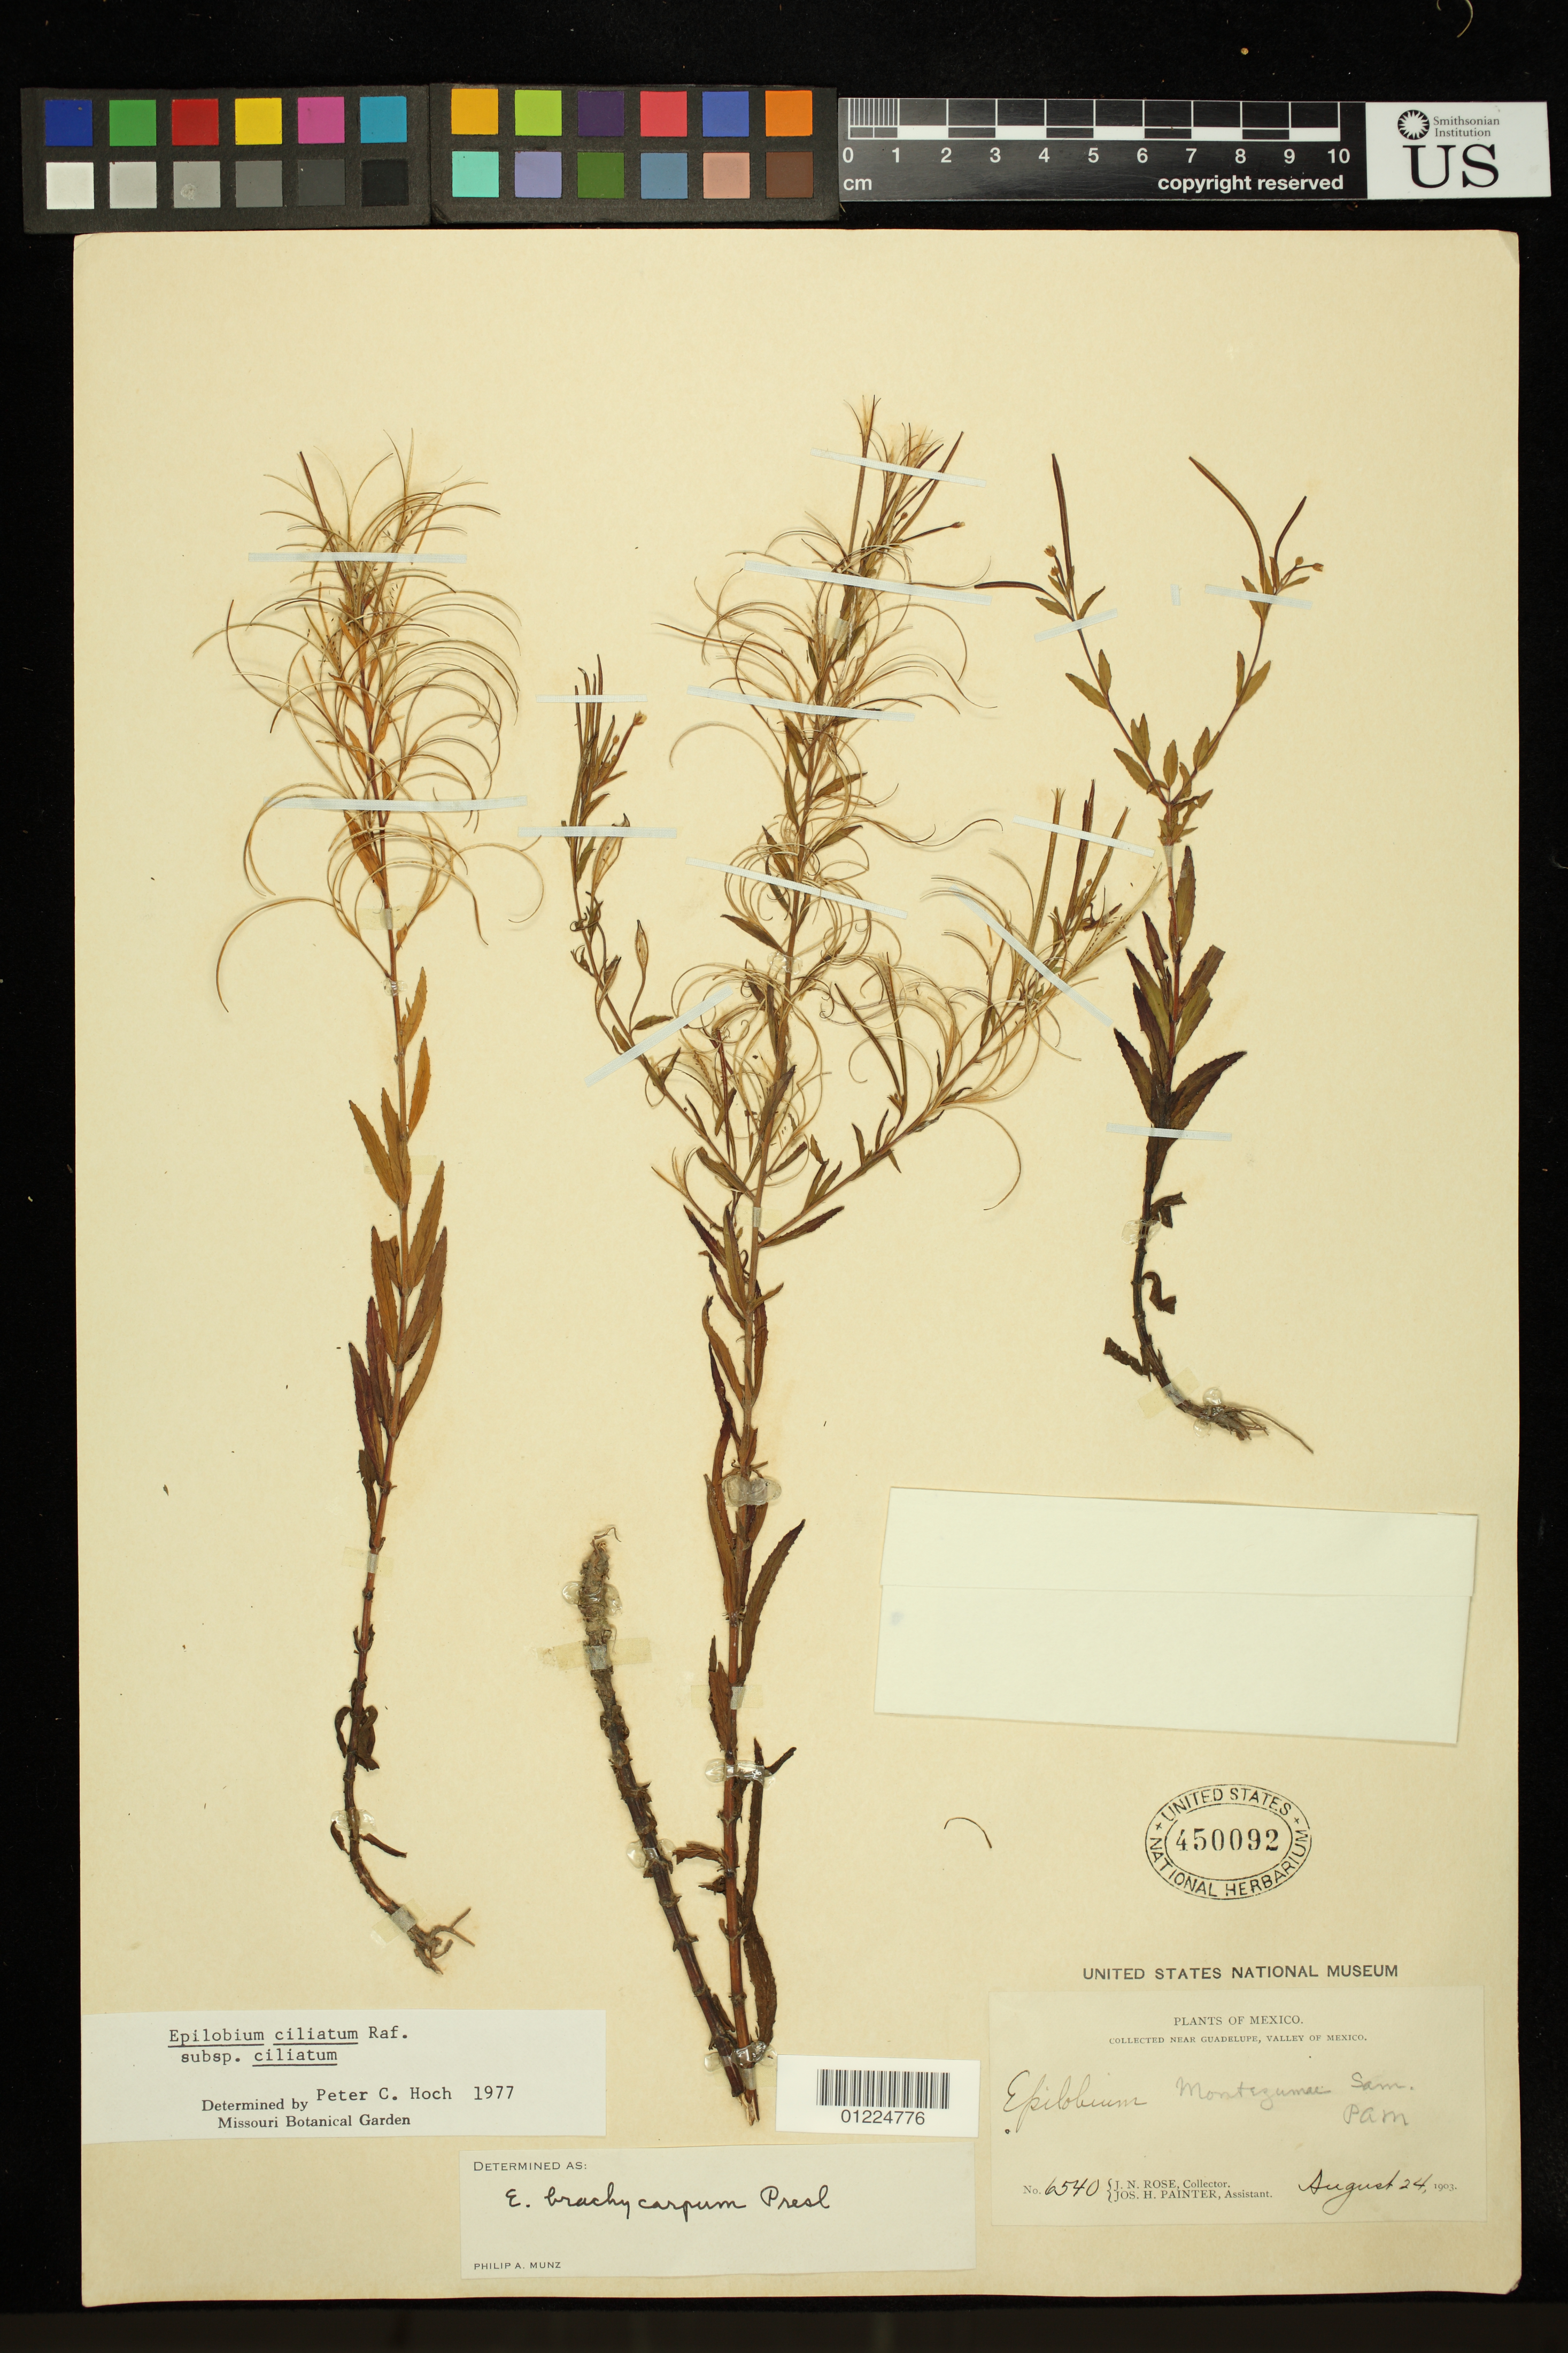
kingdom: Plantae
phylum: Tracheophyta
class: Magnoliopsida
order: Myrtales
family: Onagraceae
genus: Epilobium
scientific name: Epilobium ciliatum subsp. ciliatum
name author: Raf.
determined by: Hoch, P. C.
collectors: J. N. Rose & J. H. Painter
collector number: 6540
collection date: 1903-08-24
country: Mexico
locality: Guadelupe, Valley of Mexico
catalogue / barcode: US 450092